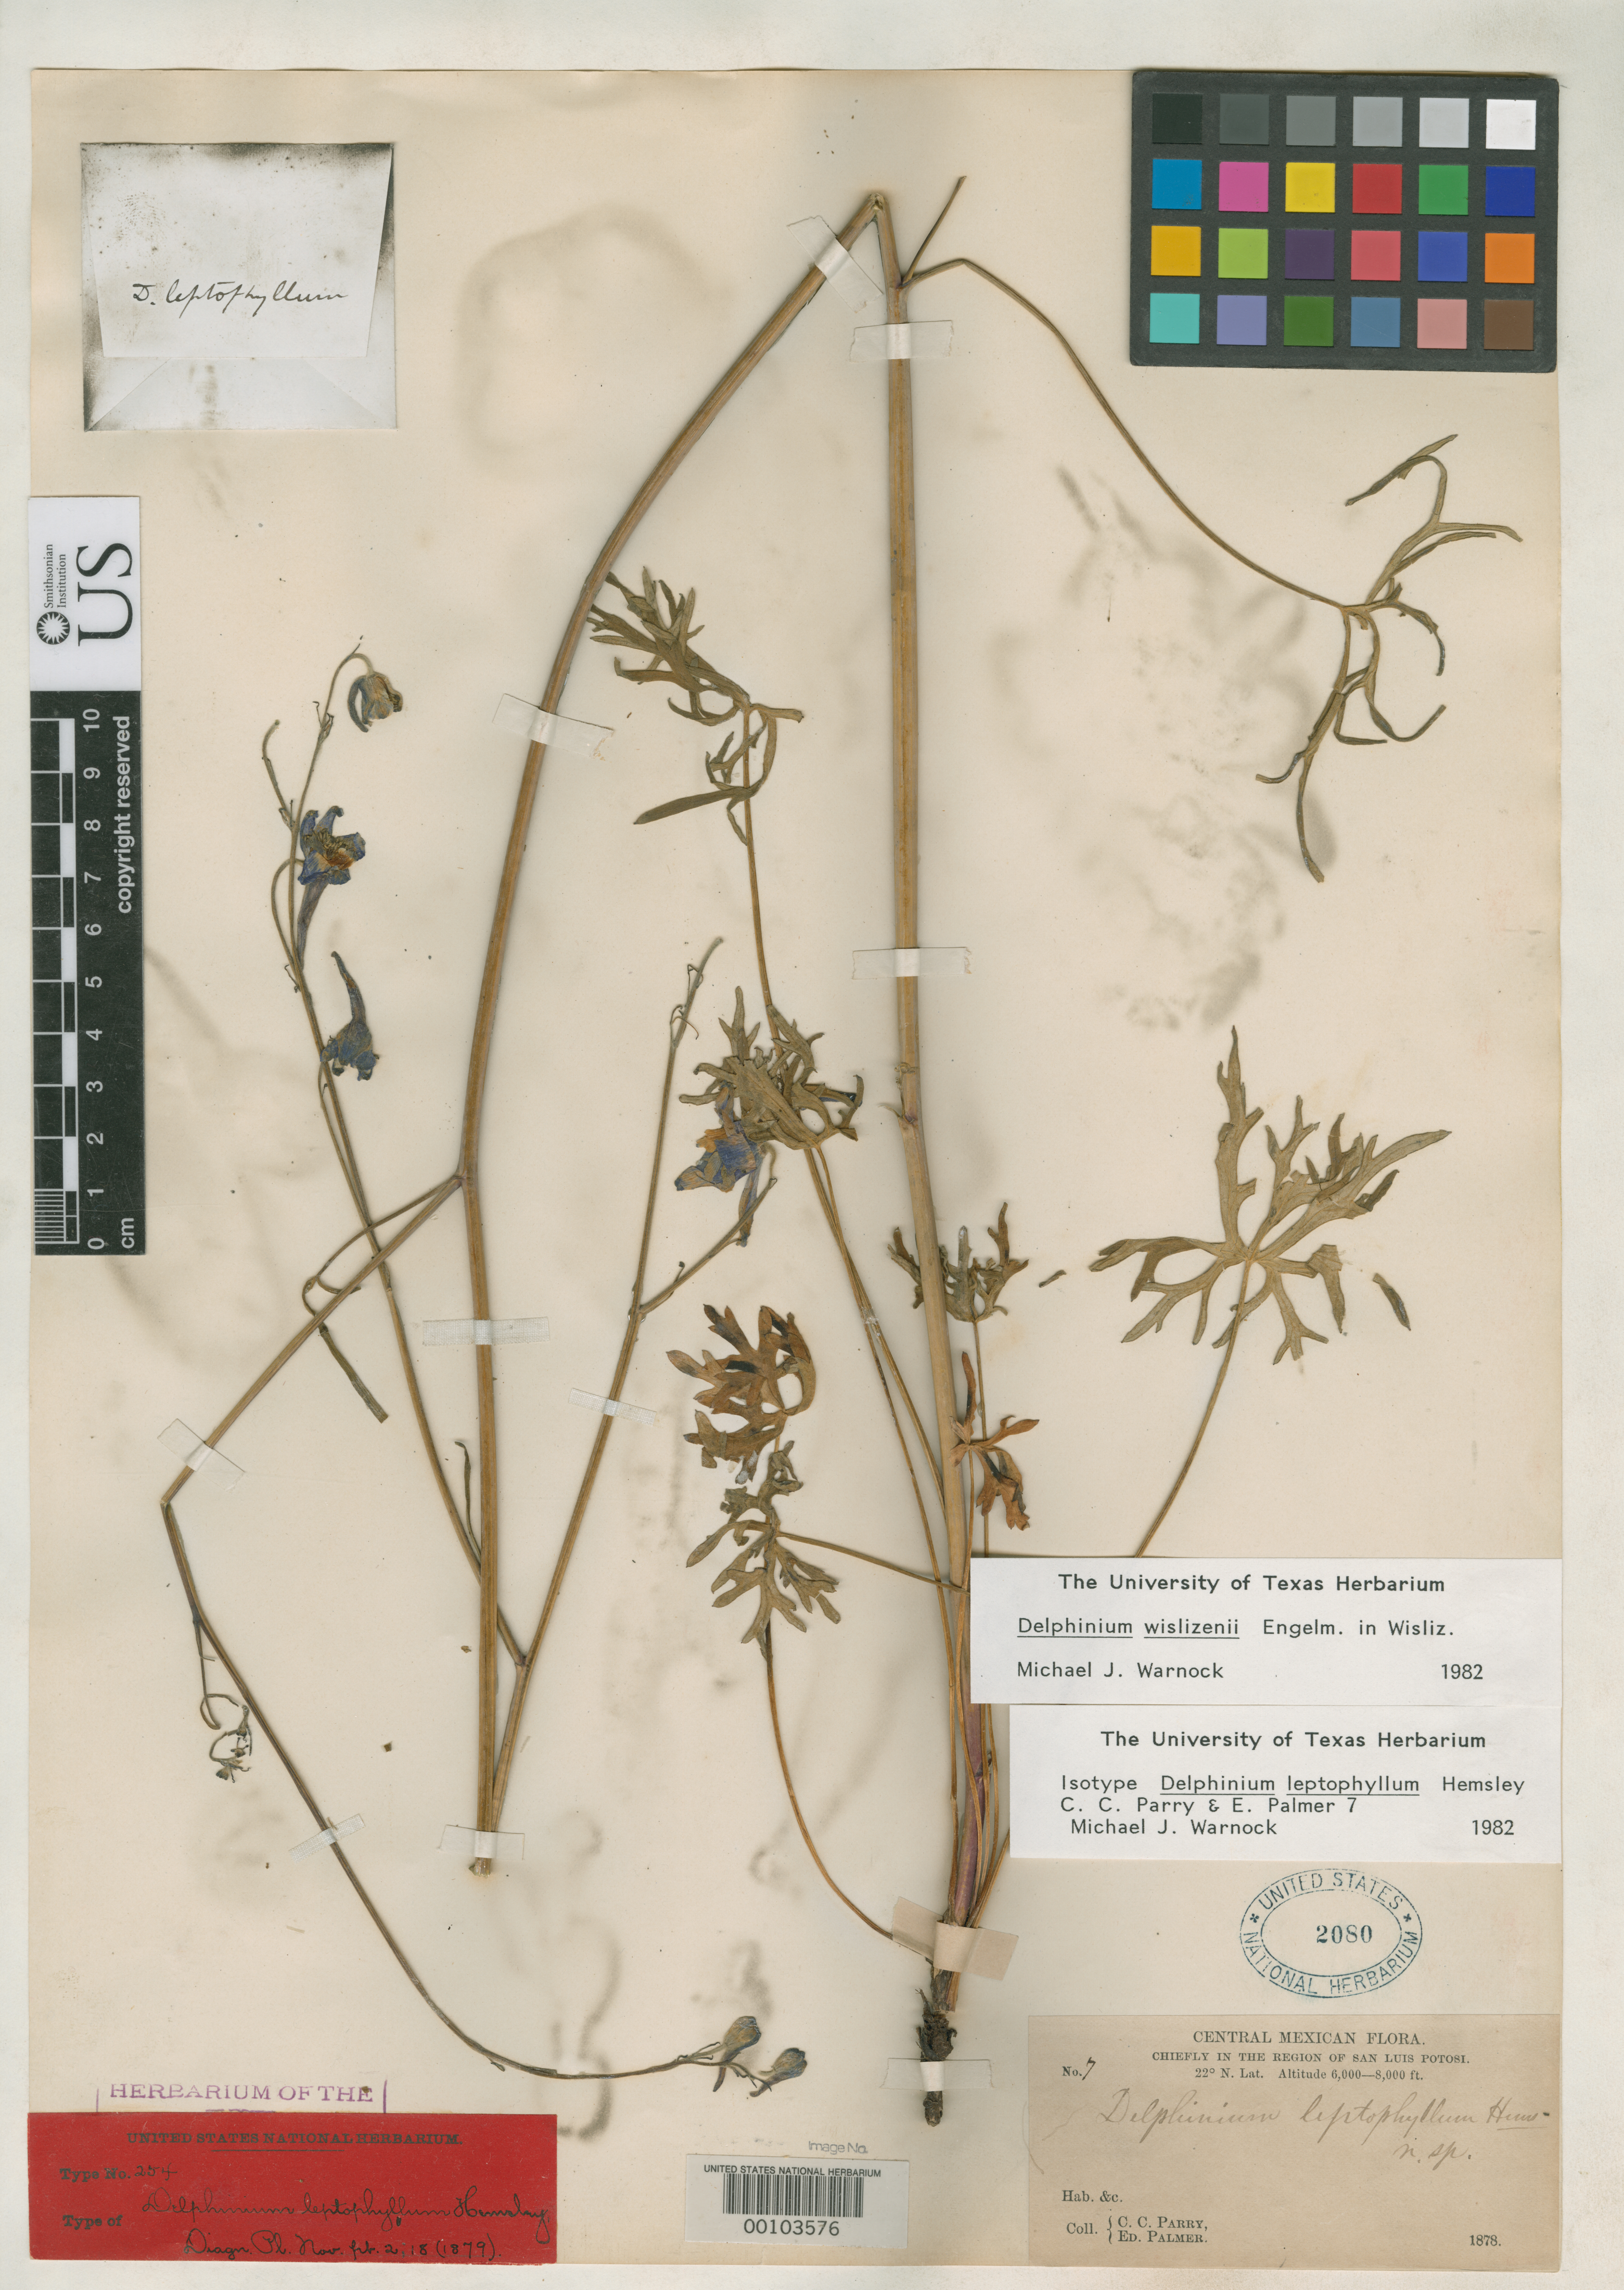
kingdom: Plantae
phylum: Tracheophyta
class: Magnoliopsida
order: Ranunculales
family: Ranunculaceae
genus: Delphinium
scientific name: Delphinium leptophyllum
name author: Hemsl.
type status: Isotype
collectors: C. C. Parry & E. Palmer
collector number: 7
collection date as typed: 1878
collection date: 1878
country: Mexico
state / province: San Luis Potosi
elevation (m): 1829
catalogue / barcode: US 2080